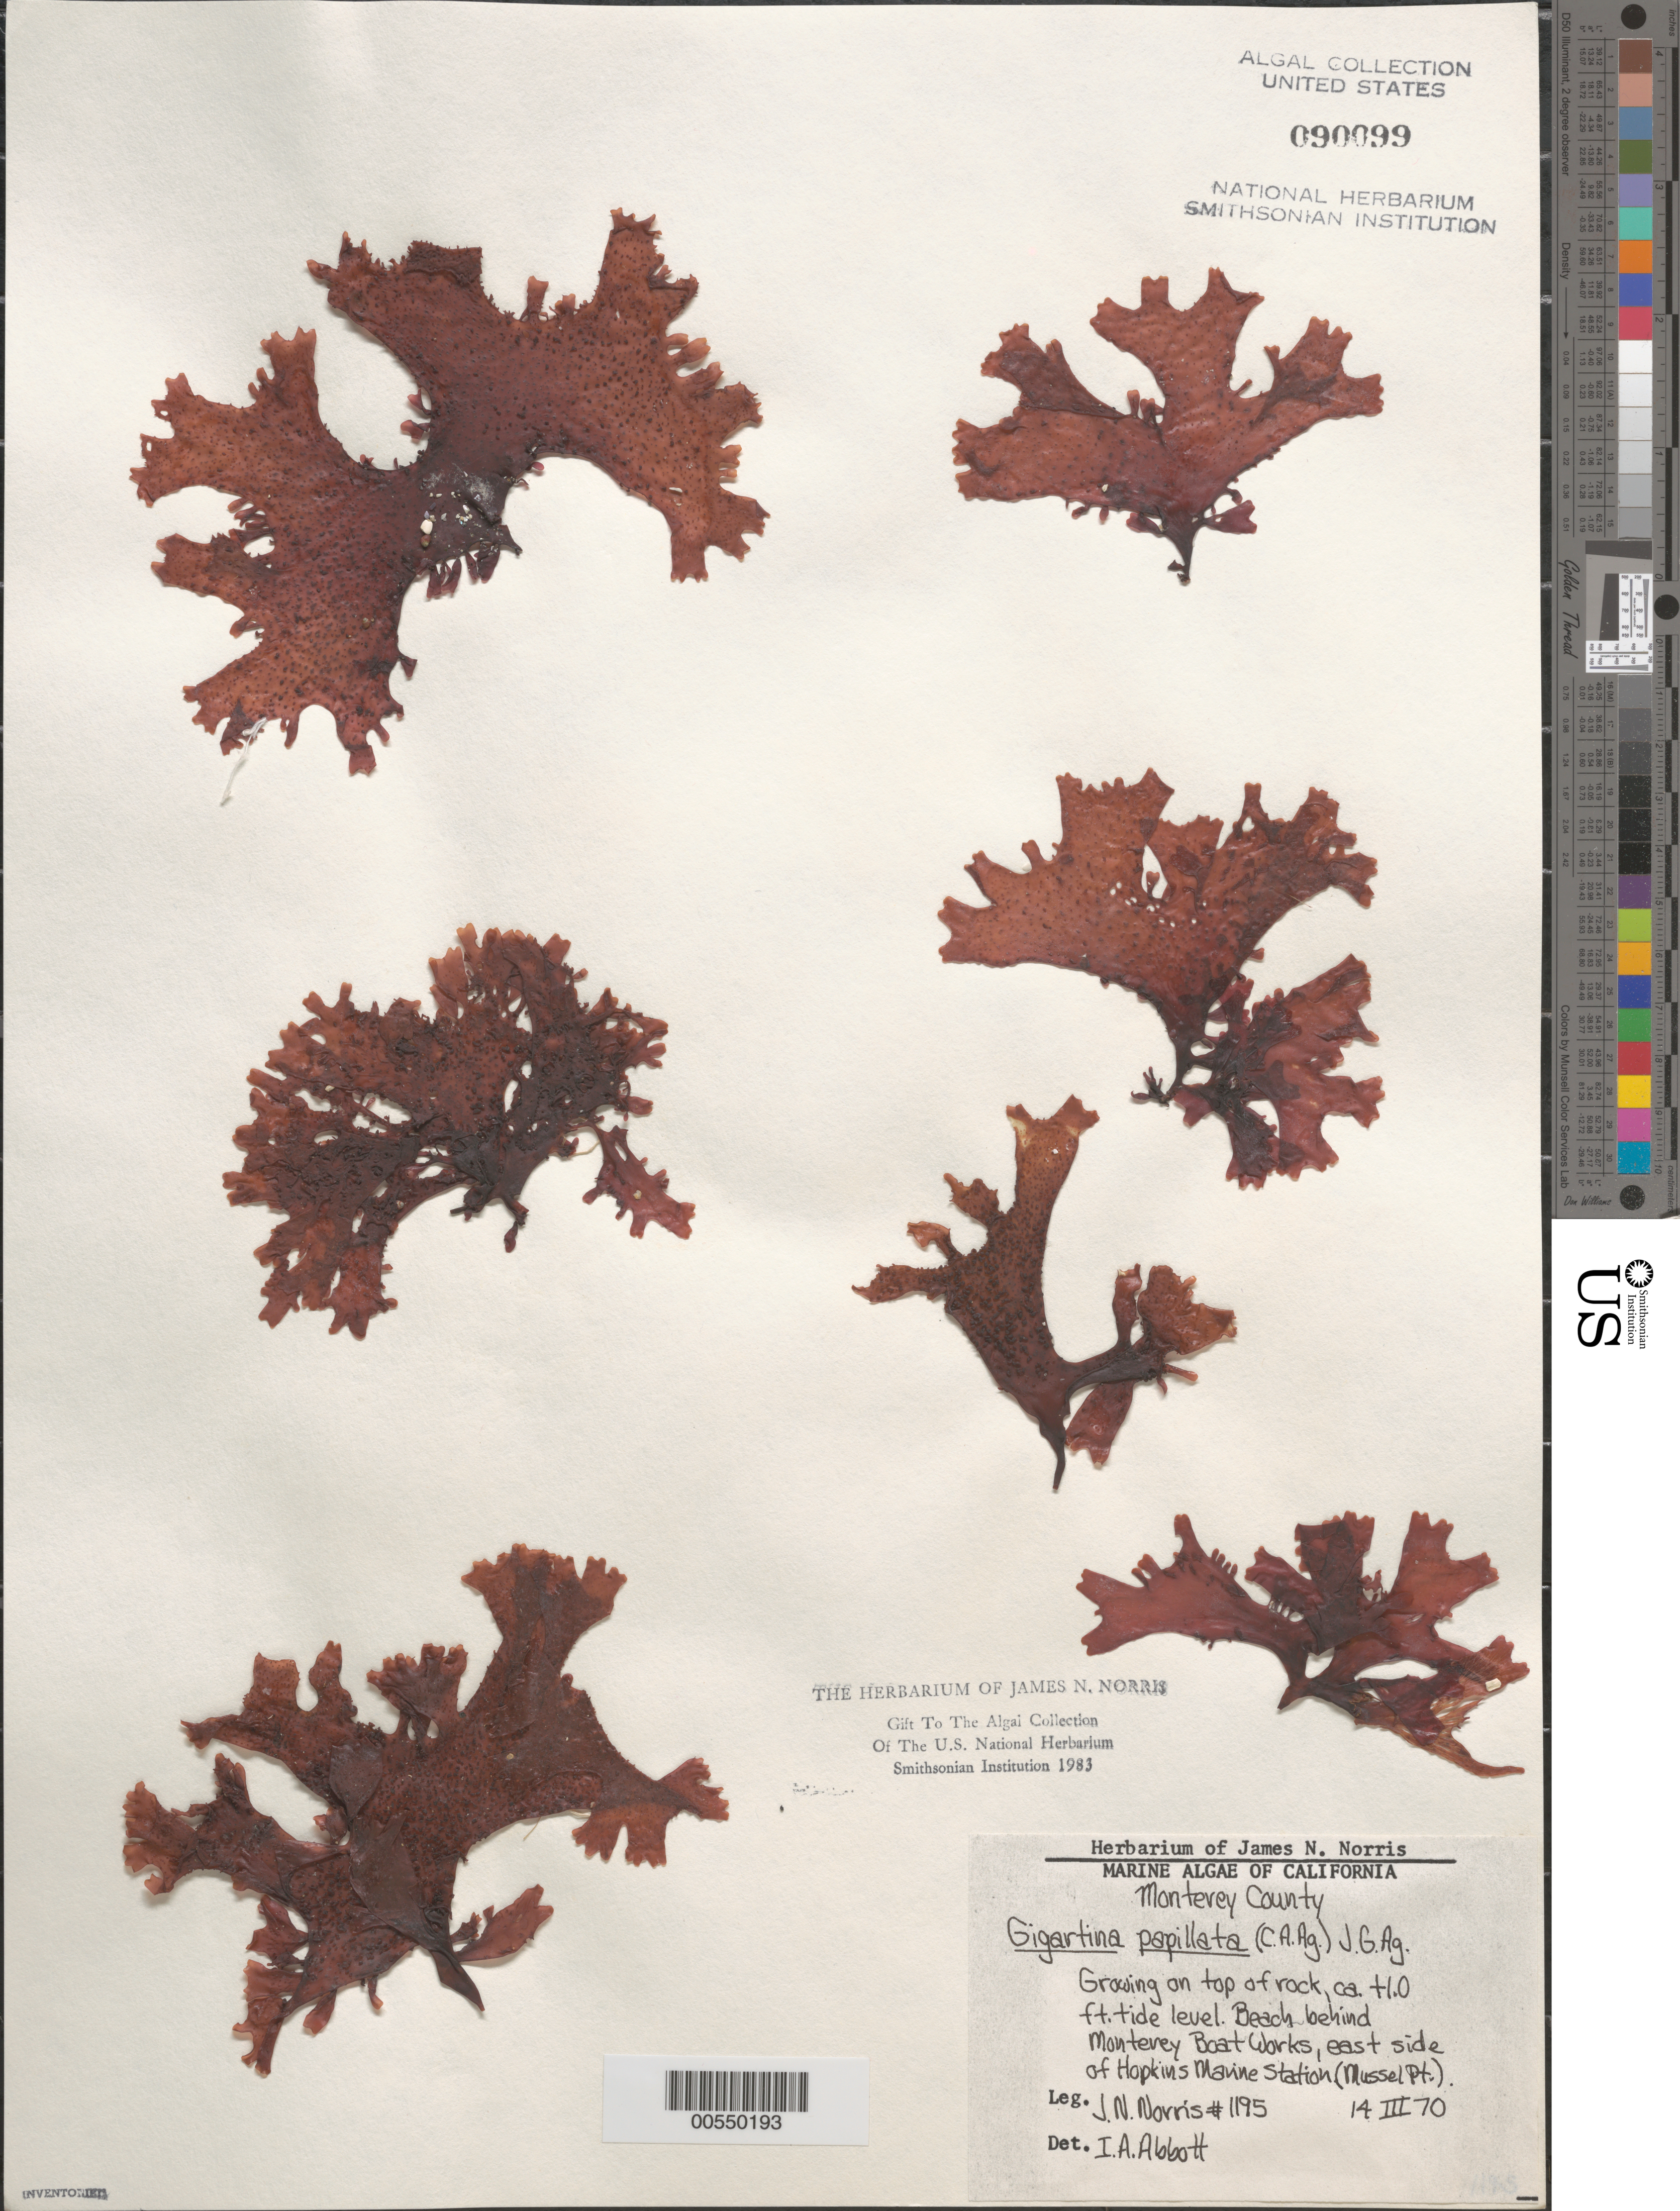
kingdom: Plantae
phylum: Rhodophyta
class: Florideophyceae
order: Gigartinales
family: Phyllophoraceae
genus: Mastocarpus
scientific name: Mastocarpus papillatus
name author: (C. Agardh) Kütz.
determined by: Algae name updating Project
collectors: J. N. Norris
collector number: JN-1195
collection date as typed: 14 Mar 1970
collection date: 1970-03-14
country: United States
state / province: California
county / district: Monterey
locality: Mussel Point, Hopkins Marine Station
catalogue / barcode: US 90099